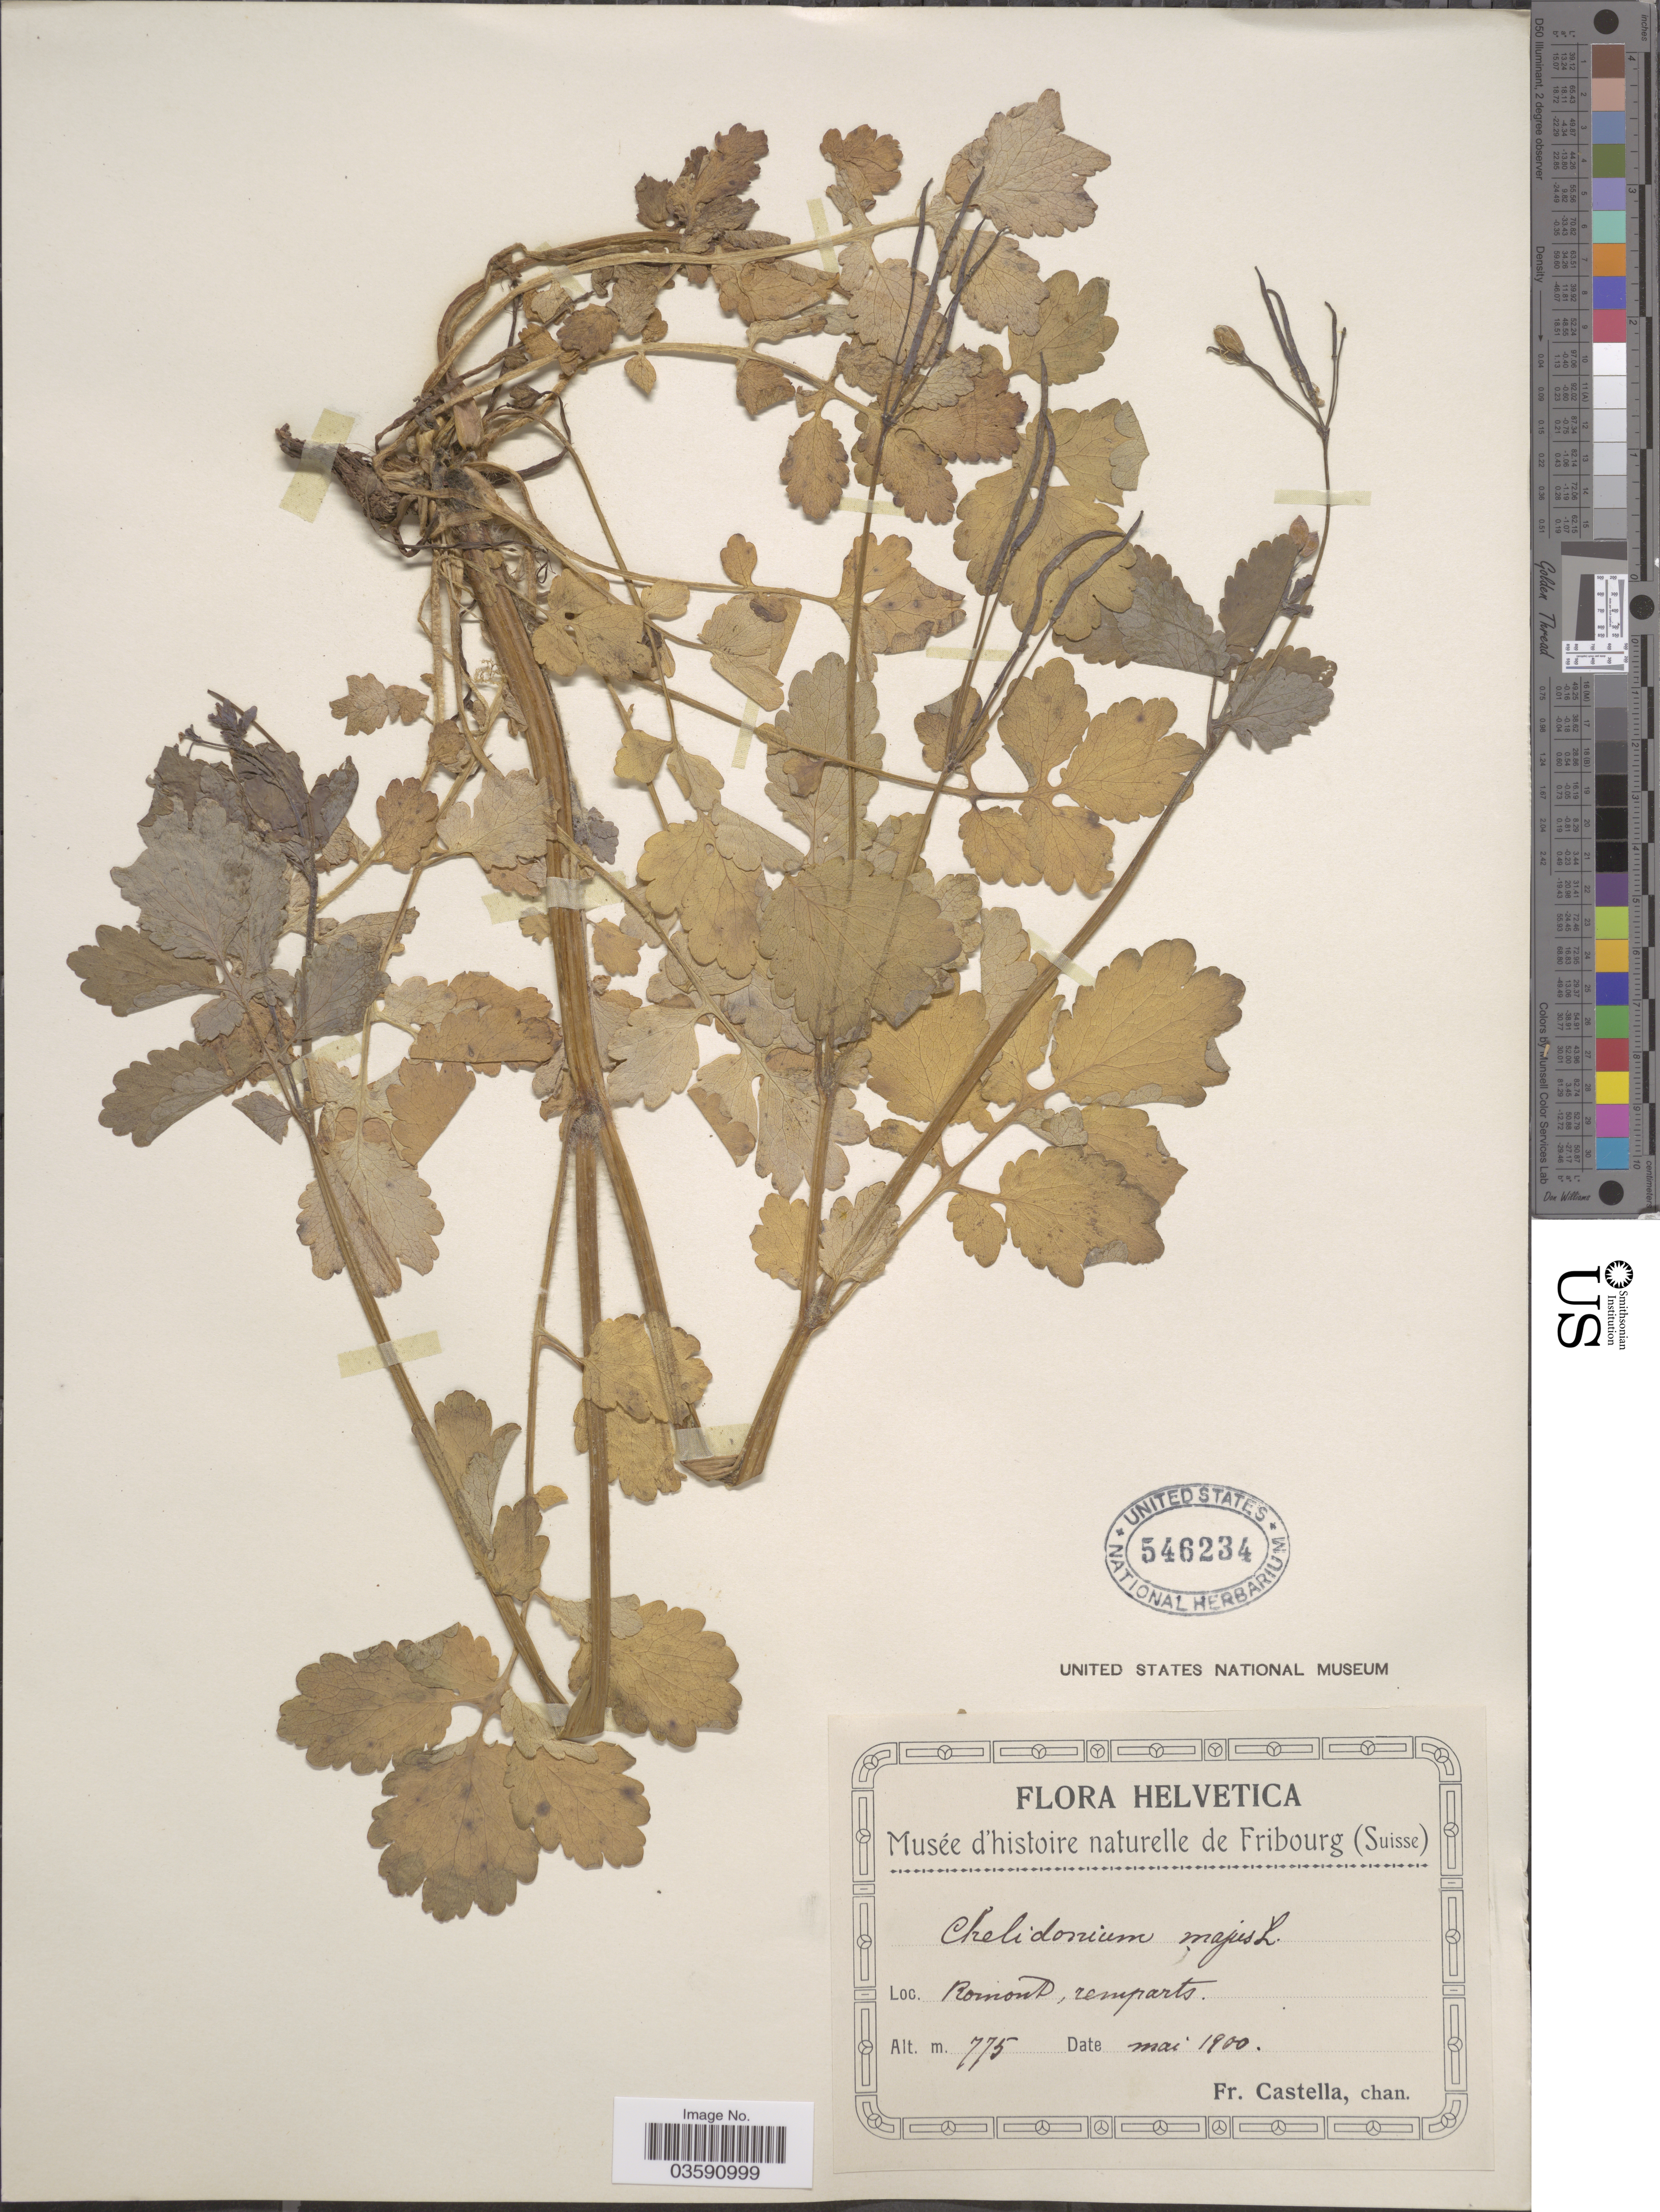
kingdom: Plantae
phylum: Tracheophyta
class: Magnoliopsida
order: Ranunculales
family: Papaveraceae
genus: Chelidonium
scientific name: Chelidonium majus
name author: L.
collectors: Fr. Castella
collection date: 1900-05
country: Switzerland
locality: Helvetica. Roinont, remparts.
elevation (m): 775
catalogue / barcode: US 546234